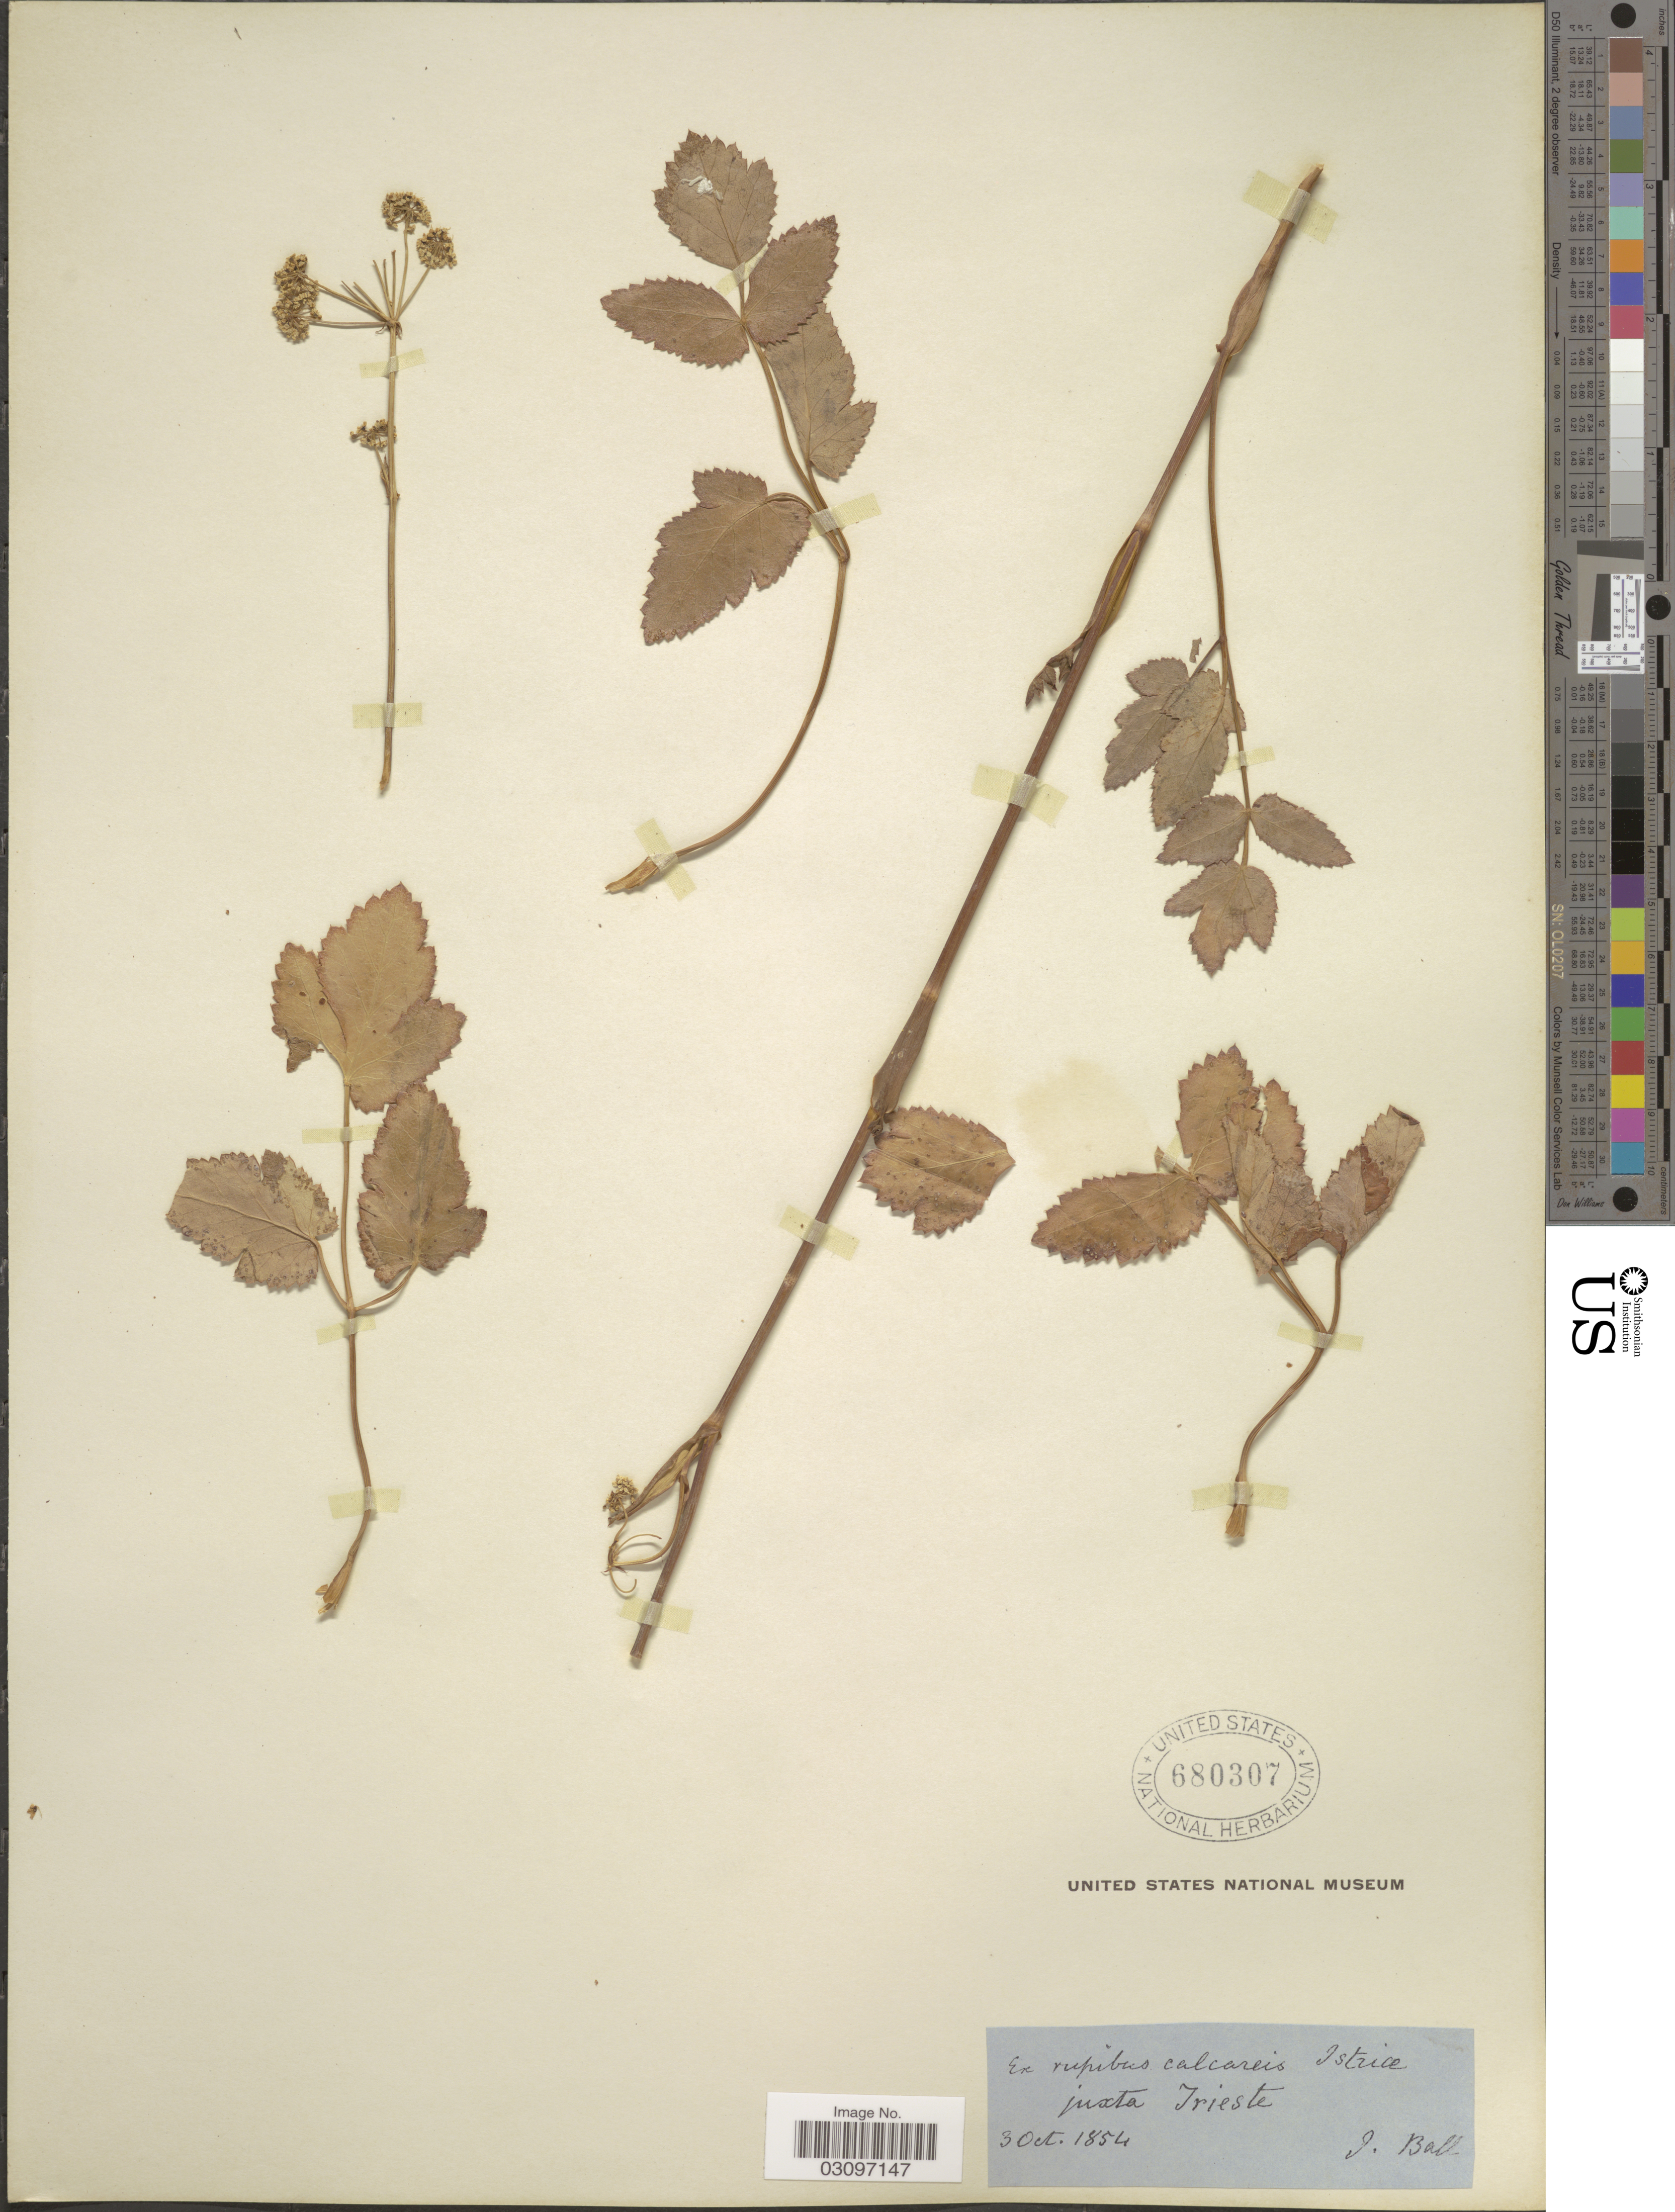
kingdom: Plantae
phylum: Tracheophyta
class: Magnoliopsida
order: Apiales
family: Apiaceae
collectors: J. Ball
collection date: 1854-10-03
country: Italy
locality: Ex rupibus calcareis Istriæ juxta Trieste.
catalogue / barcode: US 680307